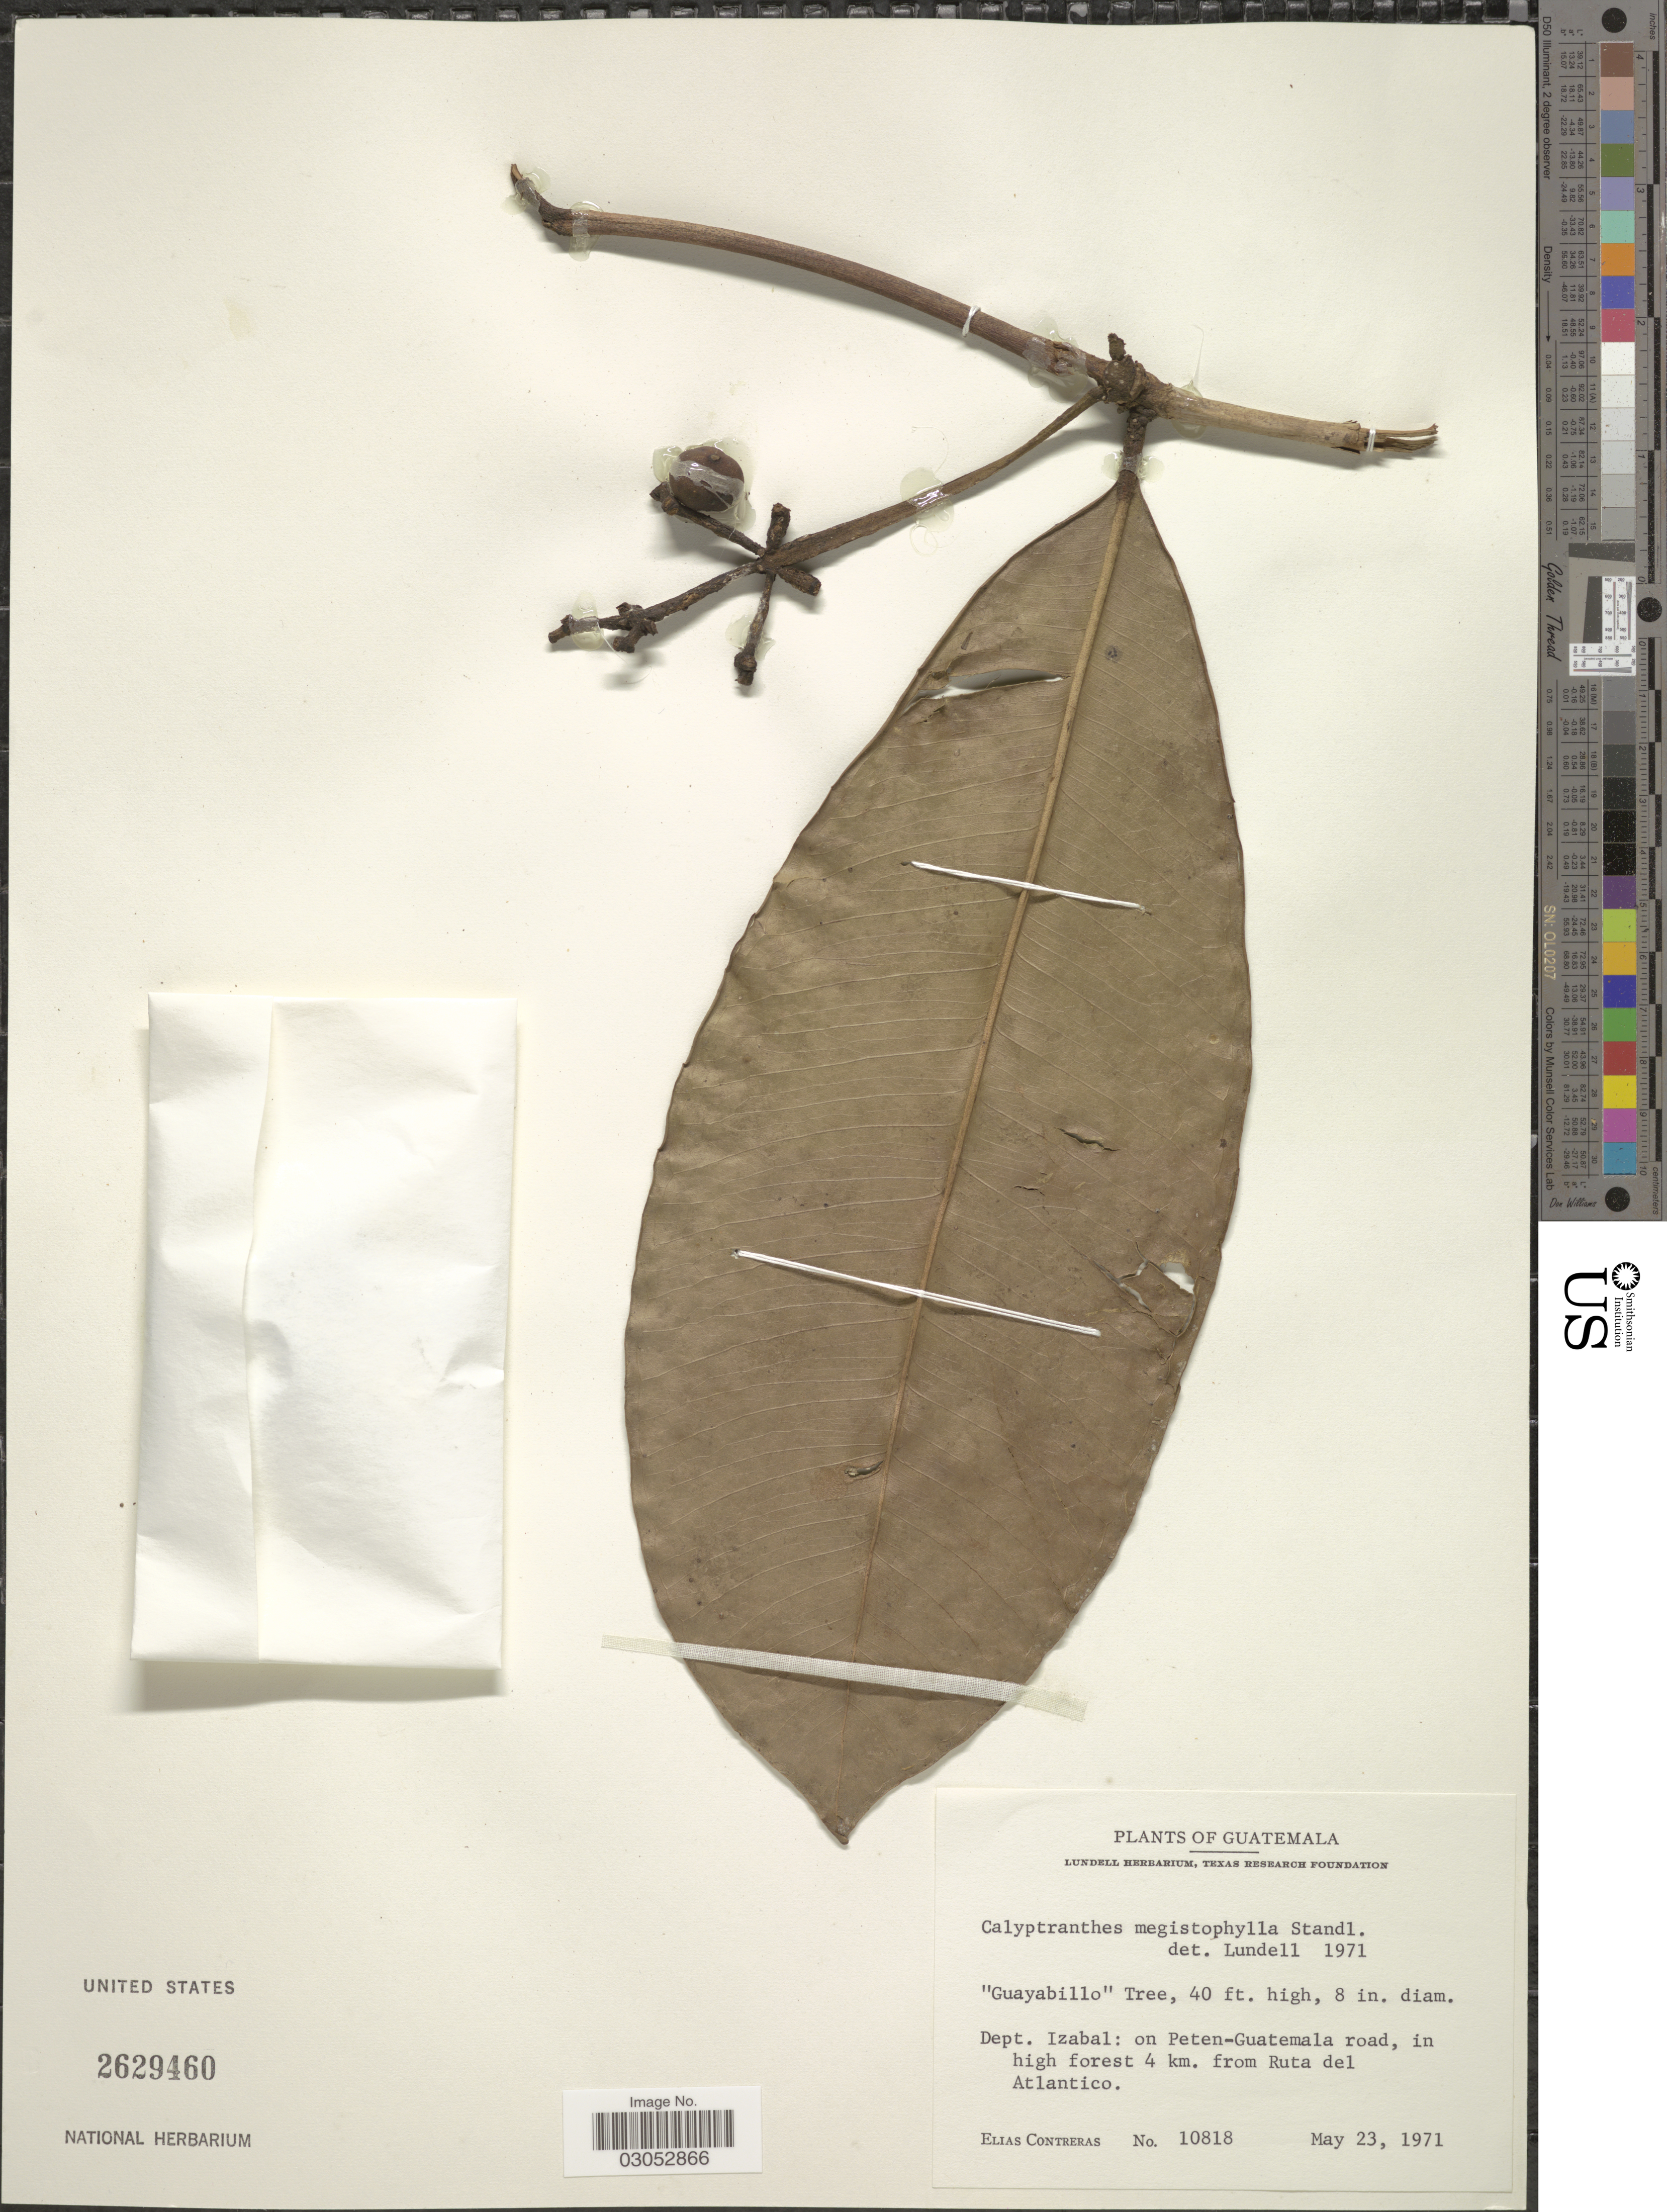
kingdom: Plantae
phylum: Tracheophyta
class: Magnoliopsida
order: Myrtales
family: Myrtaceae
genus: Myrcia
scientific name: Myrcia megistophylla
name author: (Standl.) A.R. Lourenço & Sánchez-Cháv.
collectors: E. Contreras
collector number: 10818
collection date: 1971-05-23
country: Guatemala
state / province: Izabal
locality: Dept. Izabal: On Peten-Guatemala road, in high forest 4 km. from Ruta del Atlantico.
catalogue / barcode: US 2629460